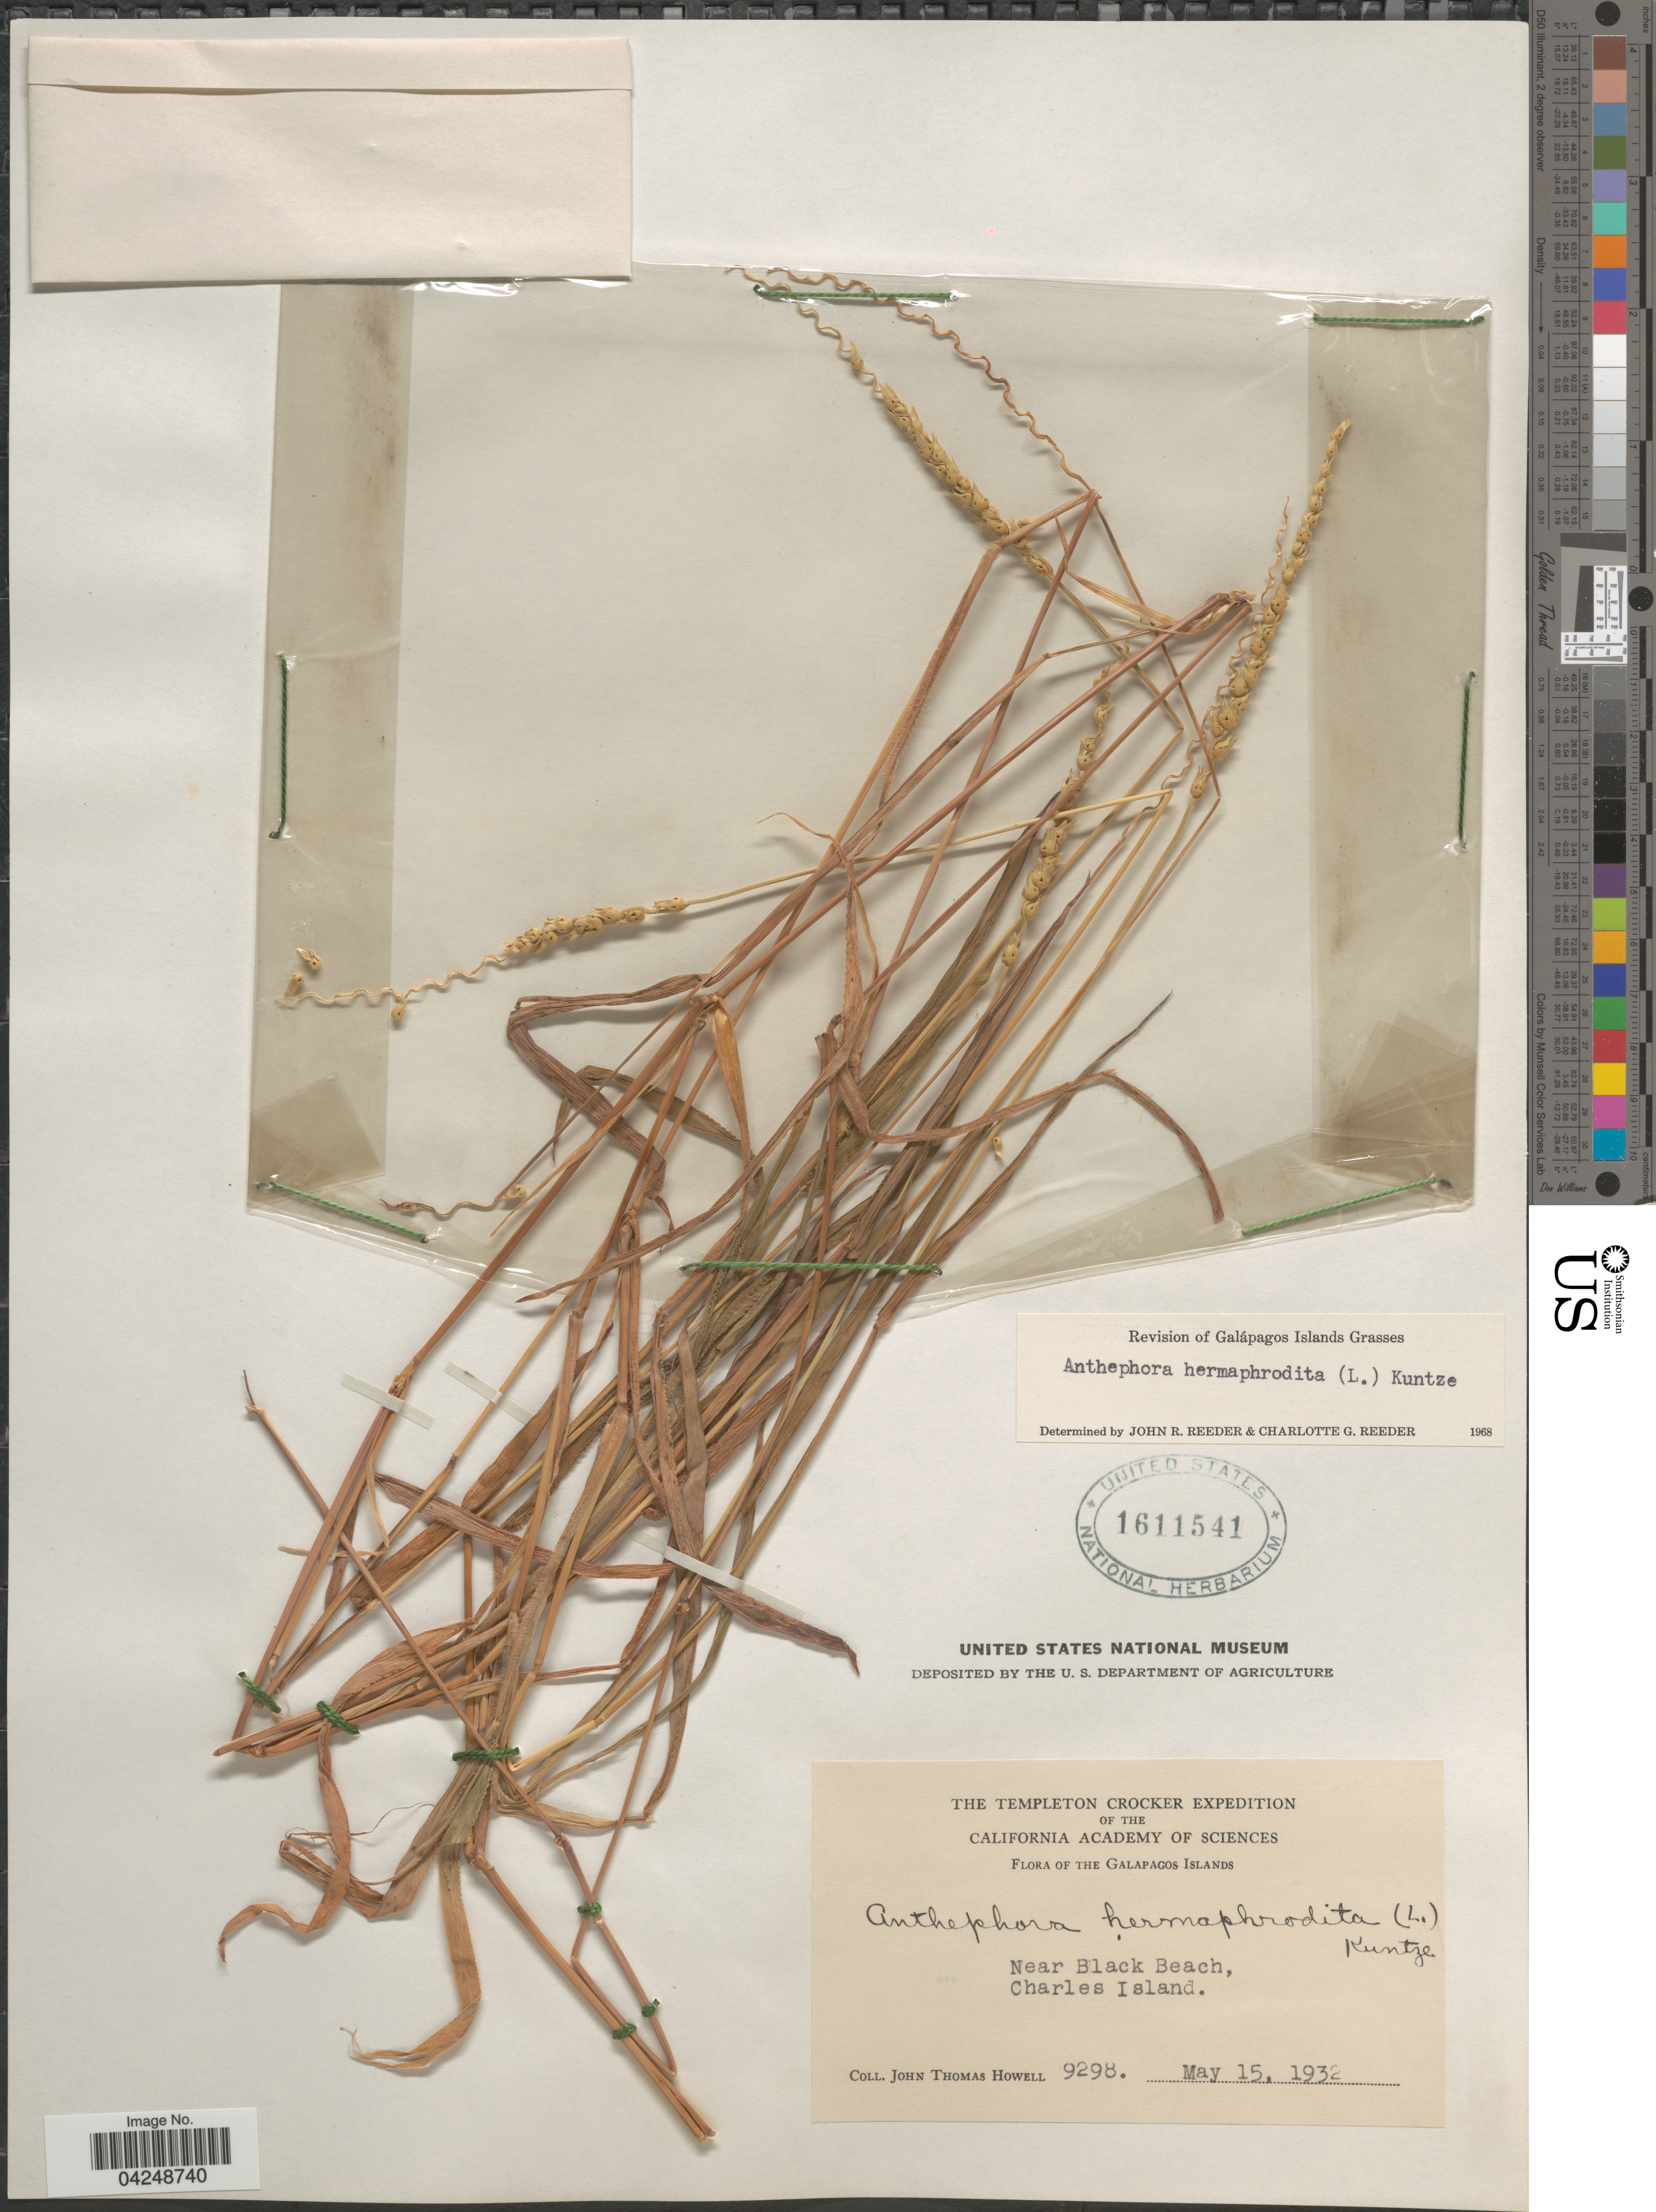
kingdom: Plantae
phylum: Tracheophyta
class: Liliopsida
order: Poales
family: Poaceae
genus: Anthephora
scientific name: Anthephora hermaphrodita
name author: (L.) Kuntze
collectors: J. T. Howell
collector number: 9298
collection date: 1932-05-15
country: Ecuador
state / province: Colón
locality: The Templeton Crocker Expedition. The Galapagos Islands. Near Black Beach, Charles Island.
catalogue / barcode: US 1611541